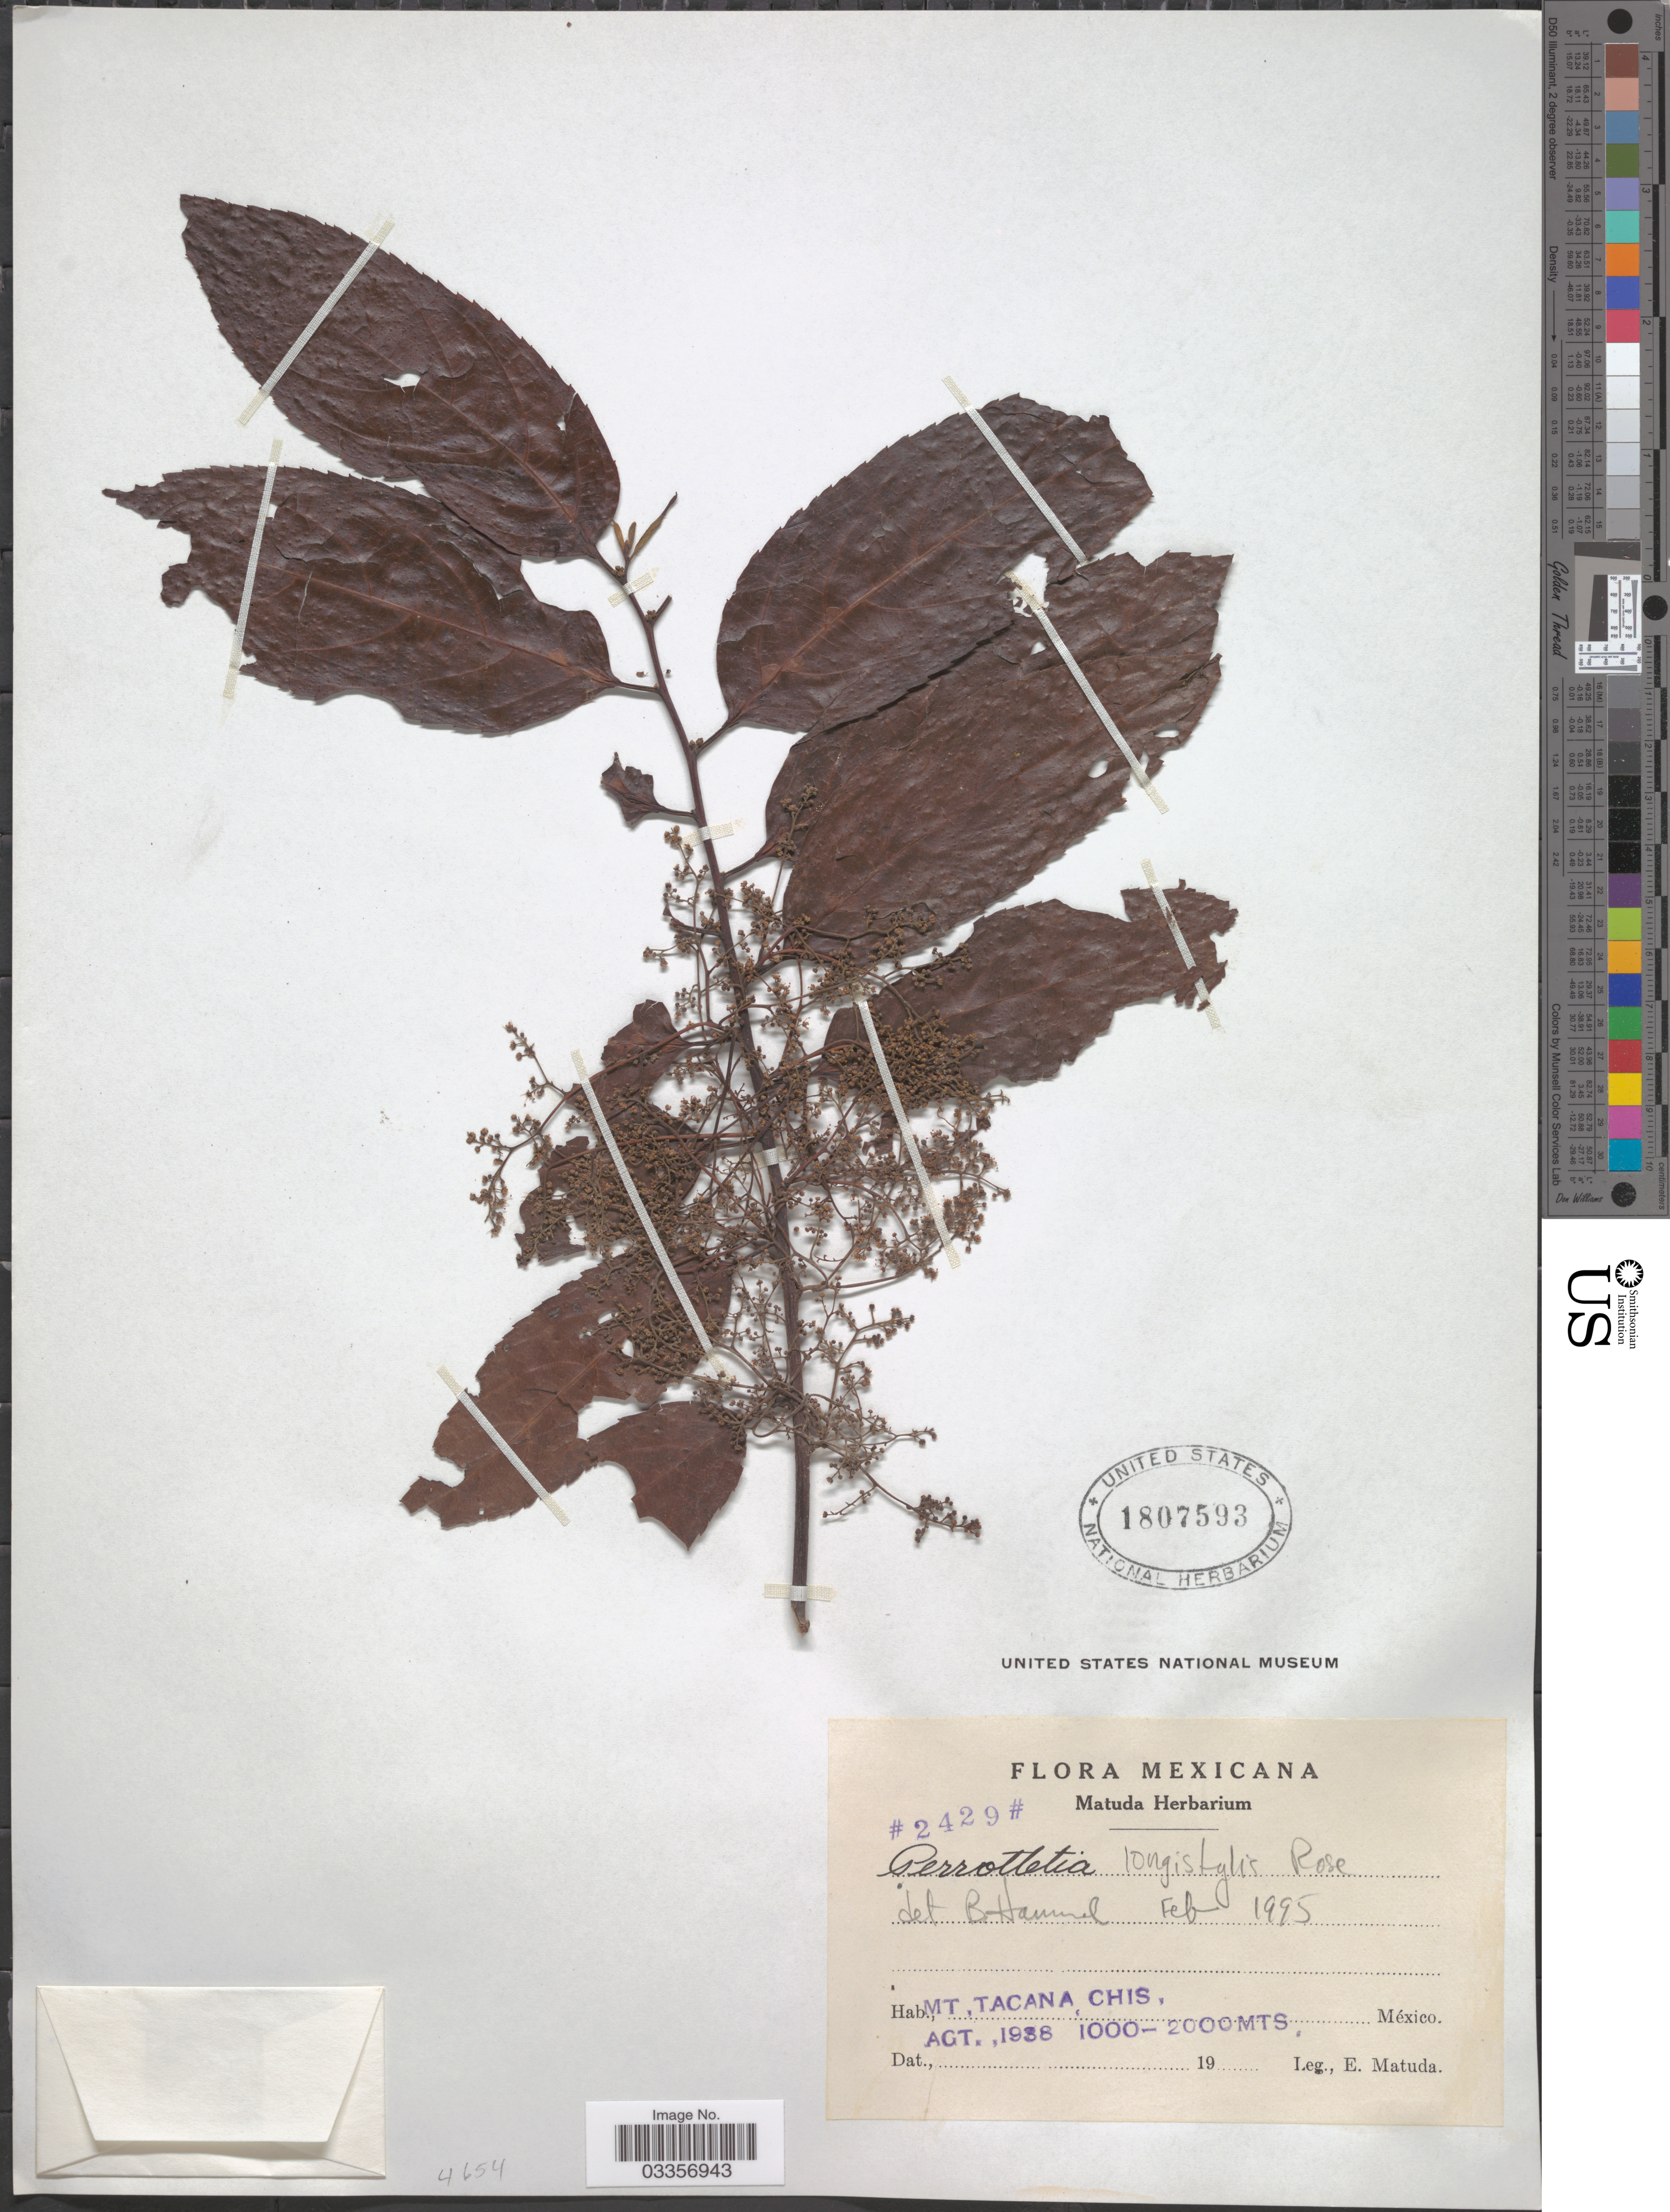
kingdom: Plantae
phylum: Tracheophyta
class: Magnoliopsida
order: Huerteales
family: Dipentodontaceae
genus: Perrottetia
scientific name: Perrottetia longistylis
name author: Rose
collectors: E. Matuda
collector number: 2429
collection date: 1938-08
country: Mexico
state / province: Chiapas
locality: Mt. Tacana.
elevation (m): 1000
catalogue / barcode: US 1807593